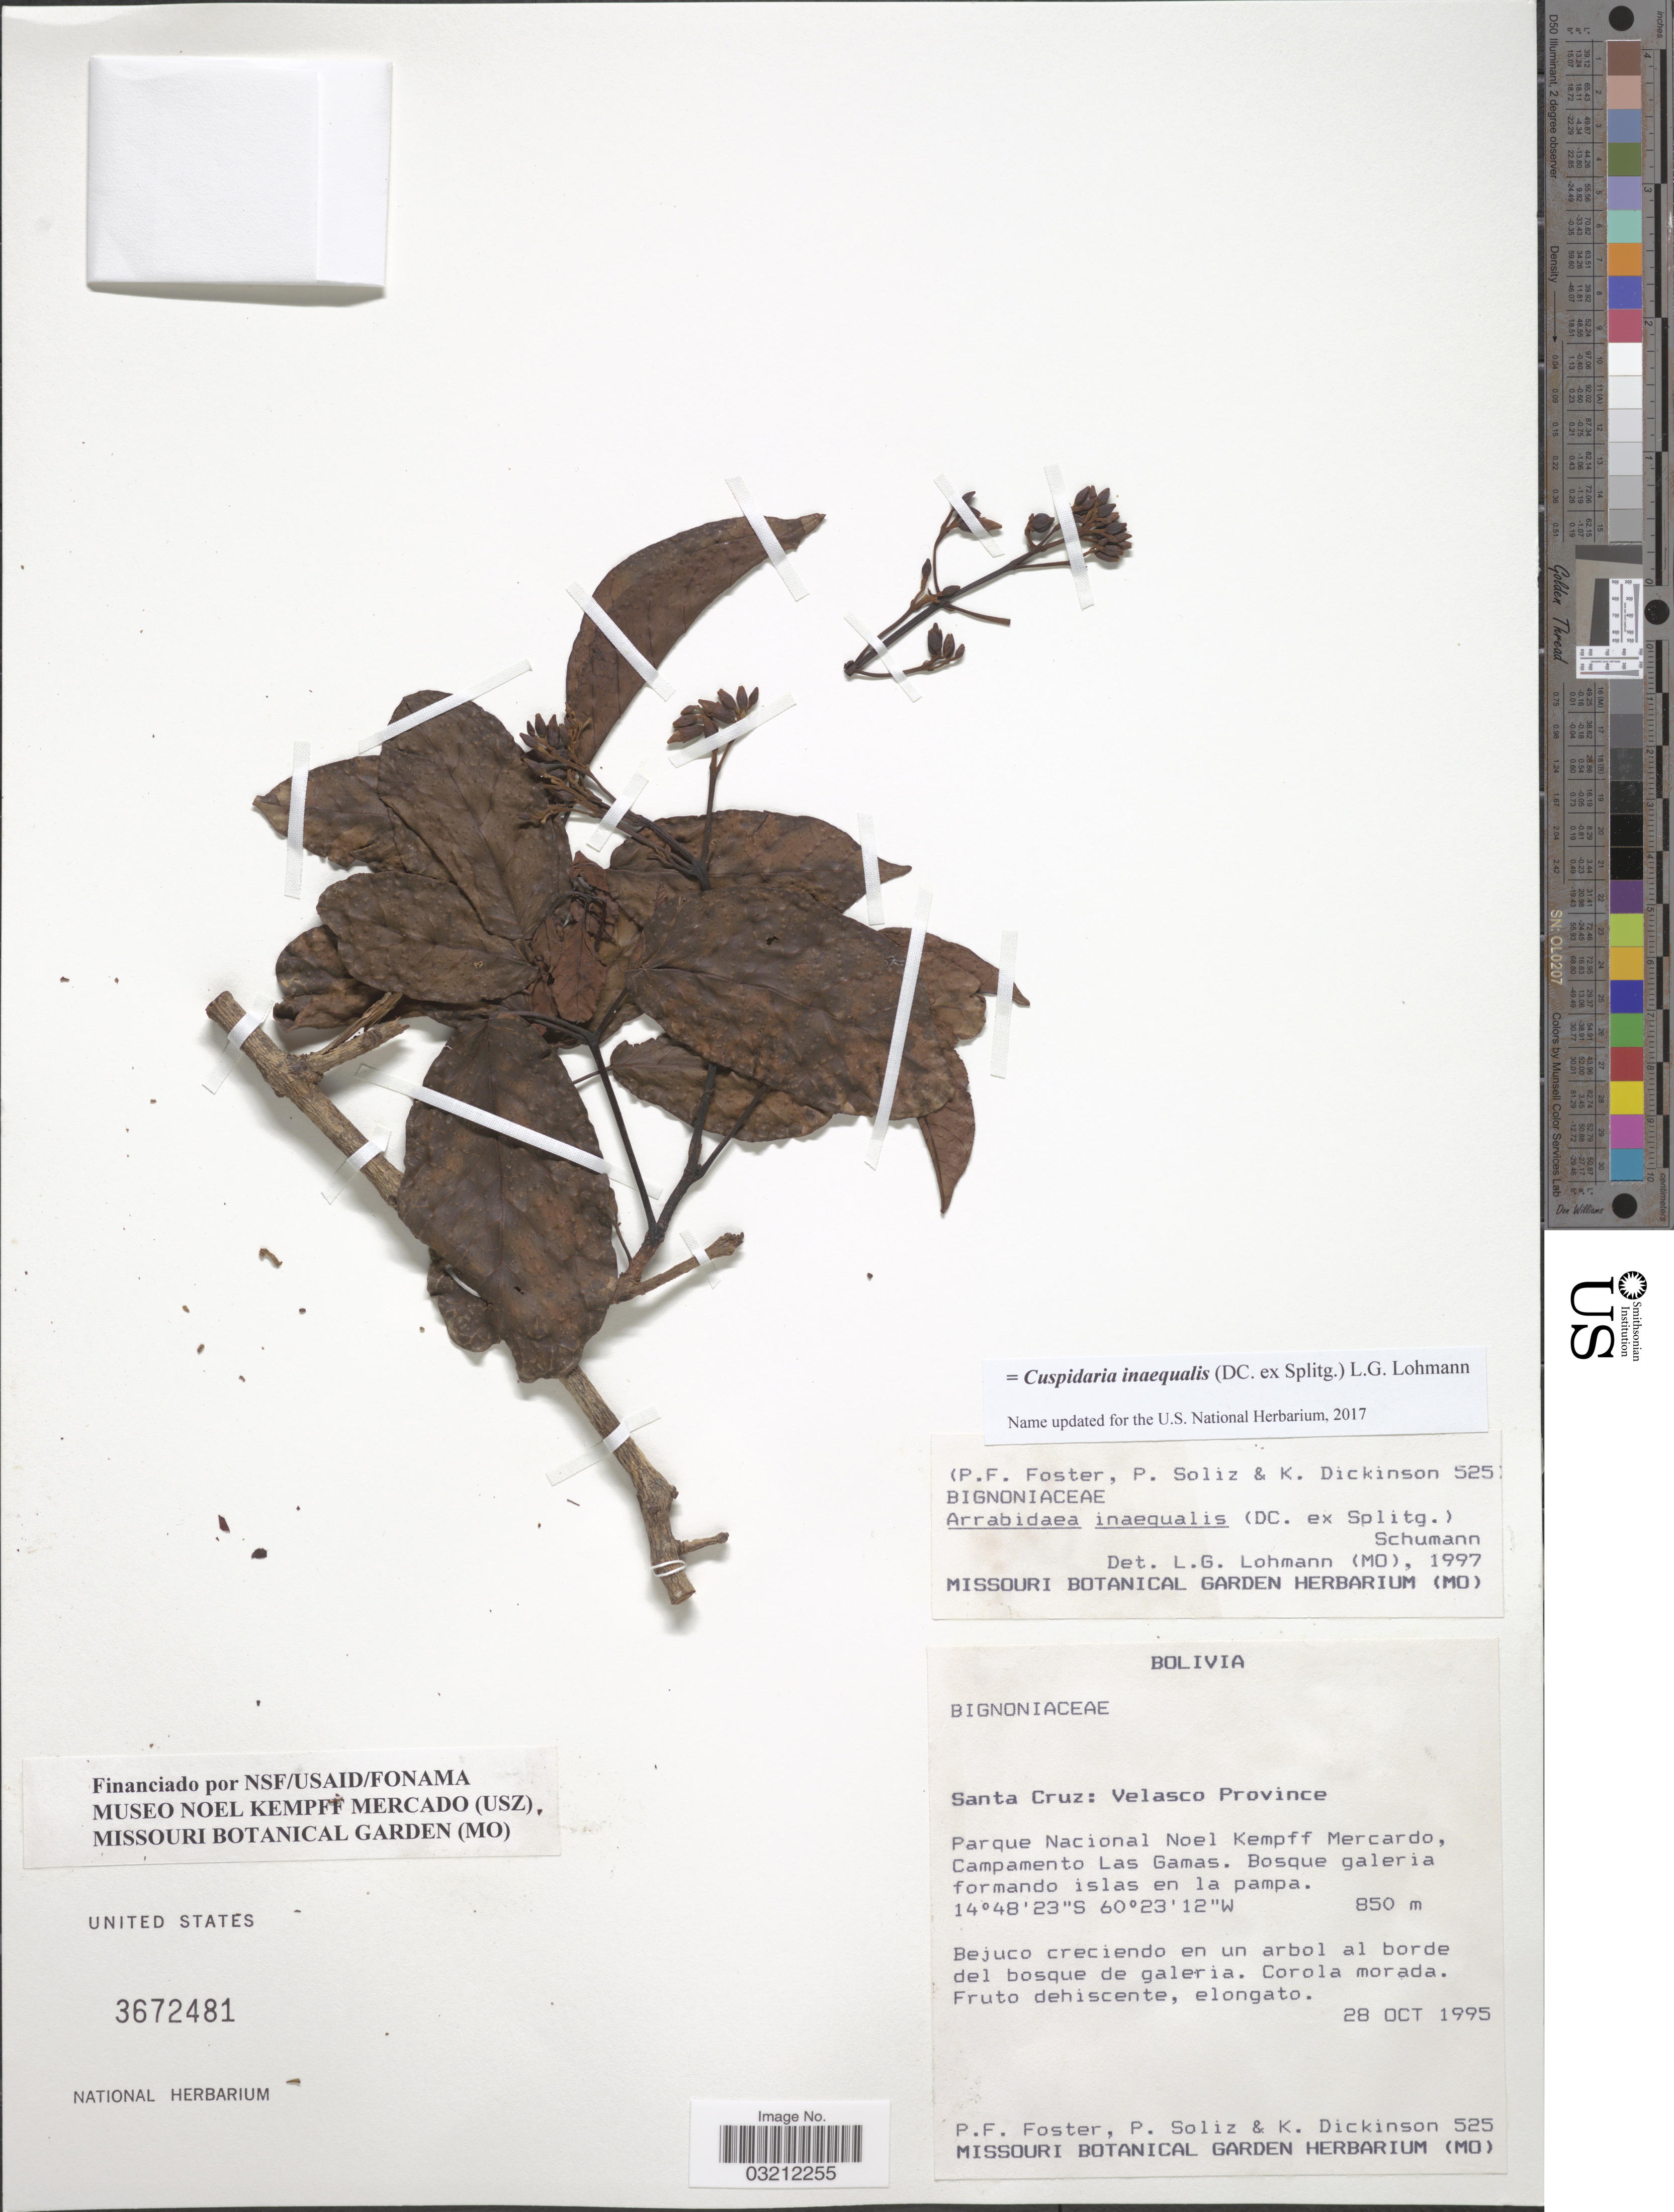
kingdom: Plantae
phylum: Tracheophyta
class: Magnoliopsida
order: Lamiales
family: Bignoniaceae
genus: Cuspidaria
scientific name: Cuspidaria inaequalis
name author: (Splitg.) L.G. Lohmann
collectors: P. Foster, P. Soliz & K. Dickinson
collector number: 525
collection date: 1995-10-28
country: Bolivia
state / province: Santa Cruz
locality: Velasco Province. Parque Nacional Noel Kempff Mercardo, Campamento Las Gamas.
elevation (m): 850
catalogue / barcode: US 3672481